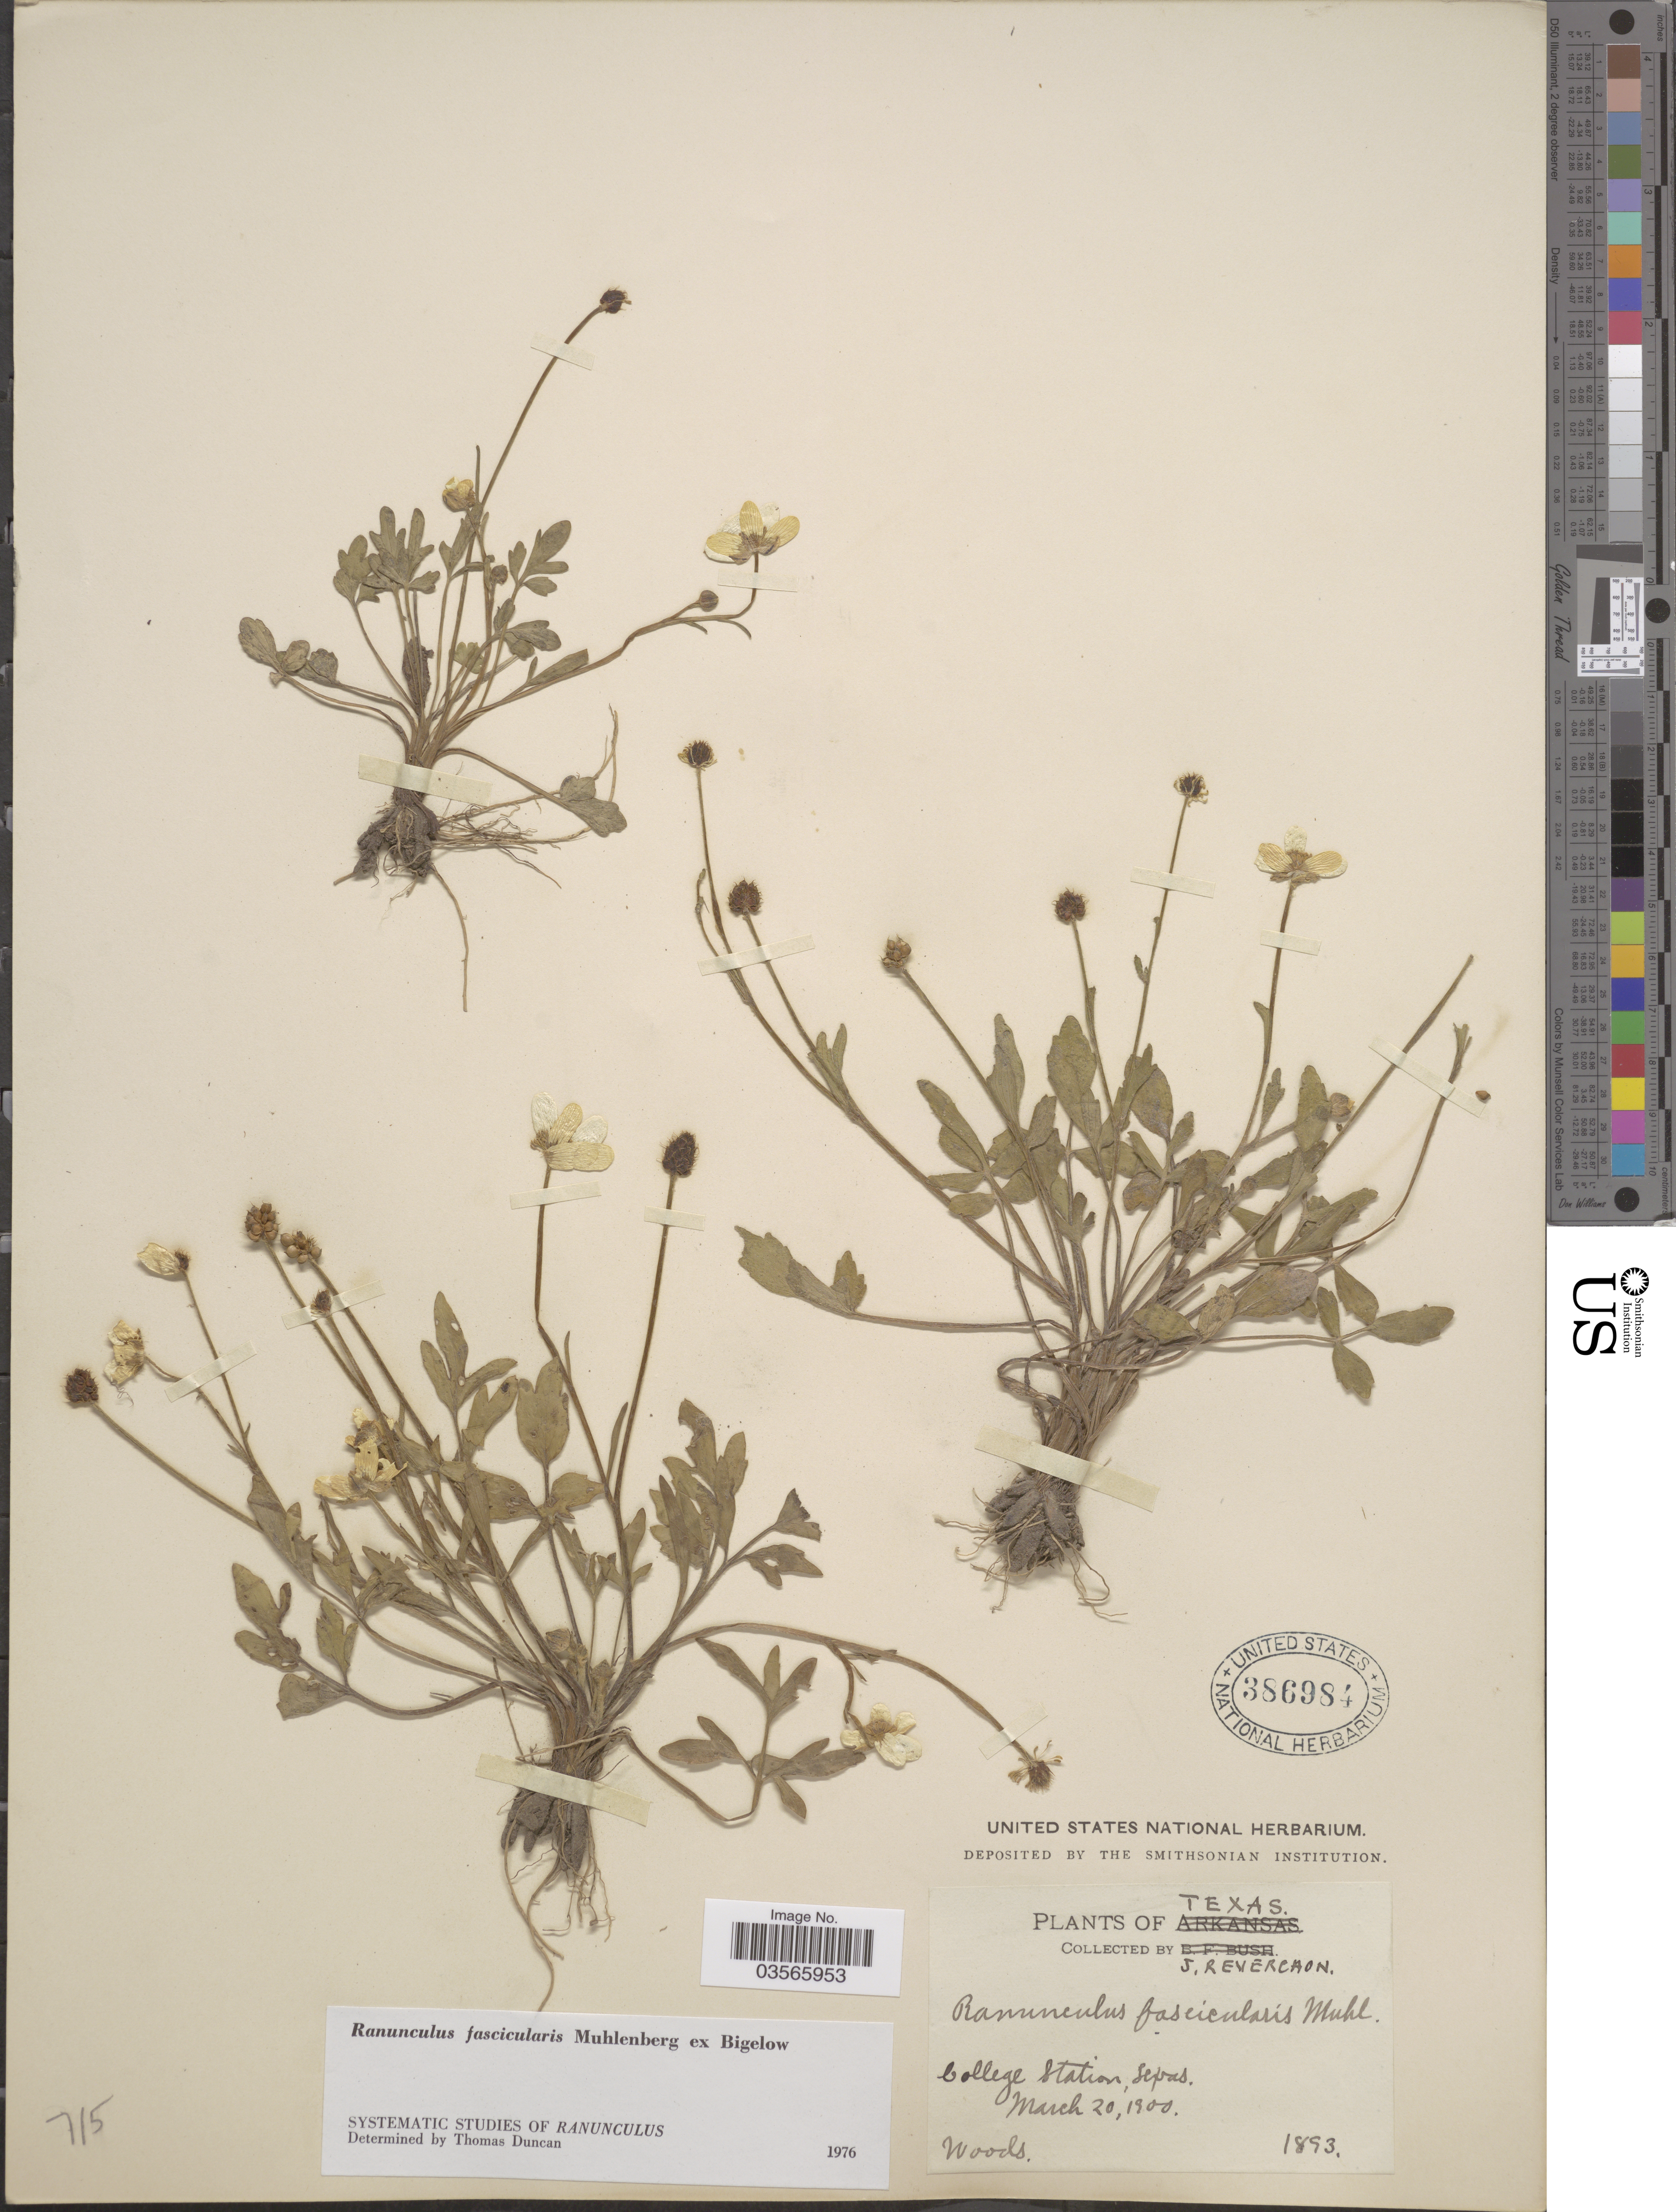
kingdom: Plantae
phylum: Tracheophyta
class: Magnoliopsida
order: Ranunculales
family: Ranunculaceae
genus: Ranunculus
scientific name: Ranunculus fascicularis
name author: Muhl. ex Bigelow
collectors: J. Reverchon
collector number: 1893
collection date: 1900-03-20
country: United States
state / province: Texas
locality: College Station.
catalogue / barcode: US 386984